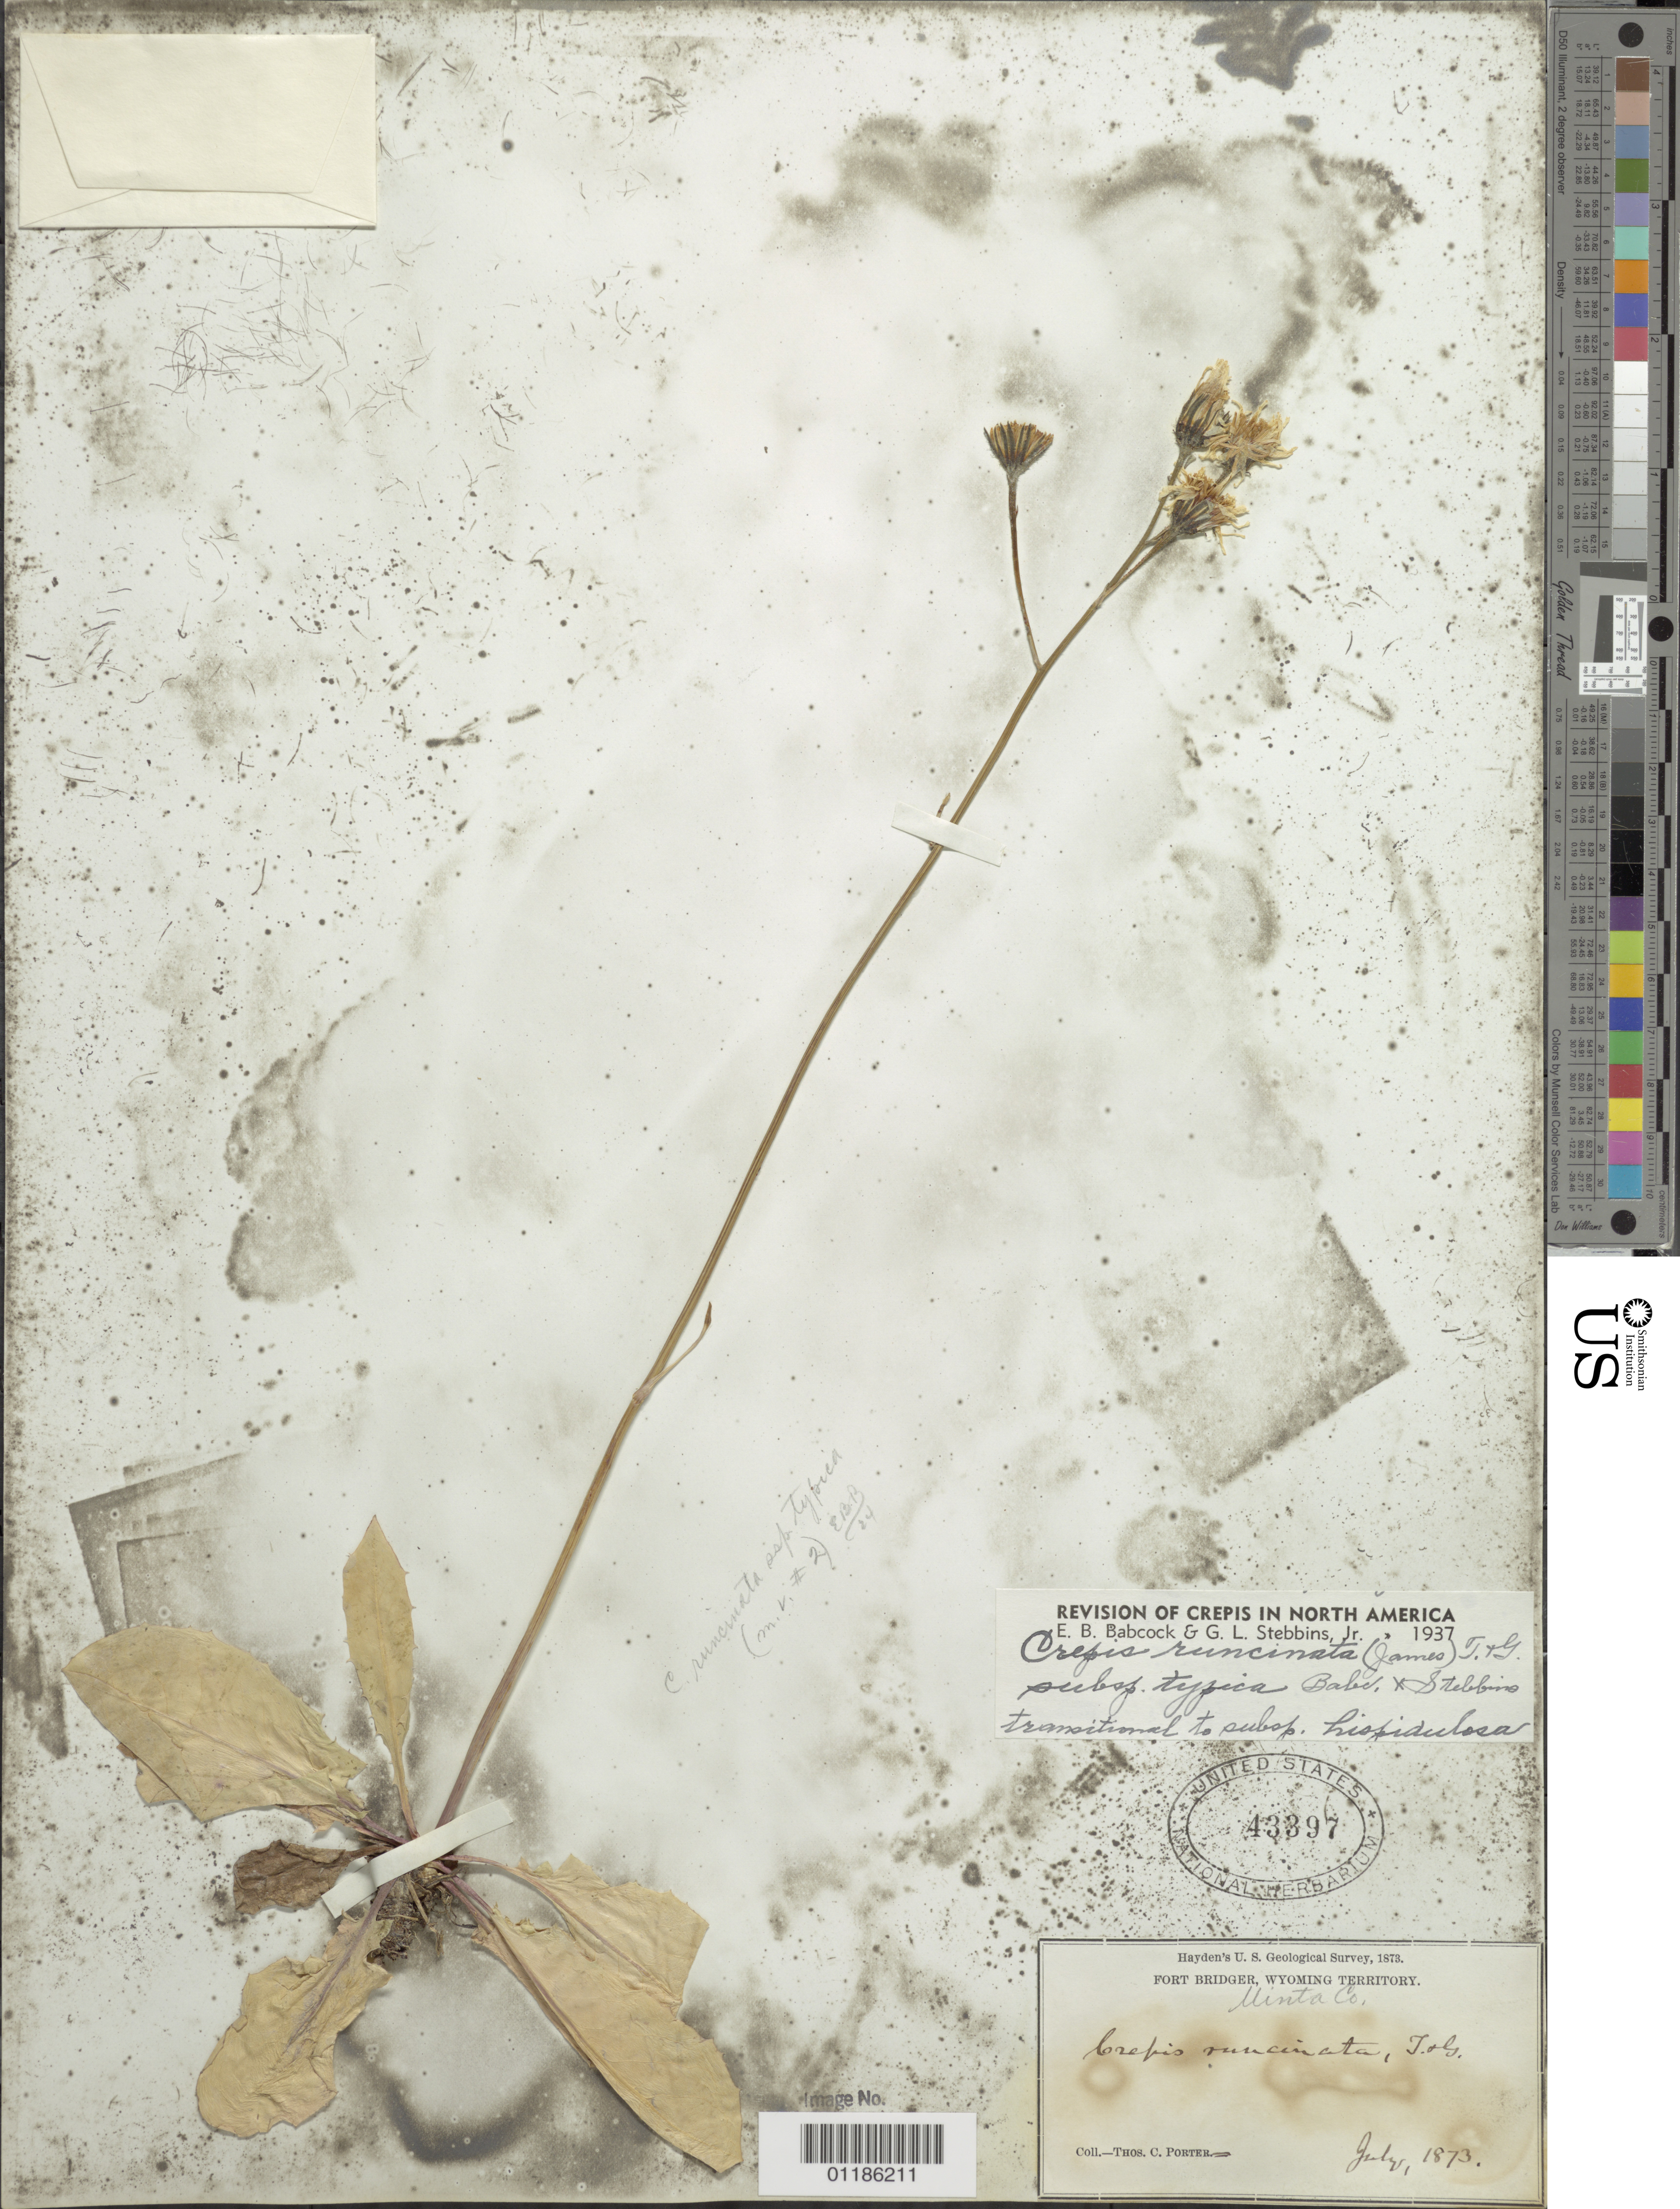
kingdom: Plantae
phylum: Tracheophyta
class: Magnoliopsida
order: Asterales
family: Asteraceae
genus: Crepis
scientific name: Crepis runcinata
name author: Torr. & A. Gray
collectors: T. C. Porter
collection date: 1873-07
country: United States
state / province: Wyoming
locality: Fort Bridger.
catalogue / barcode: US 43397